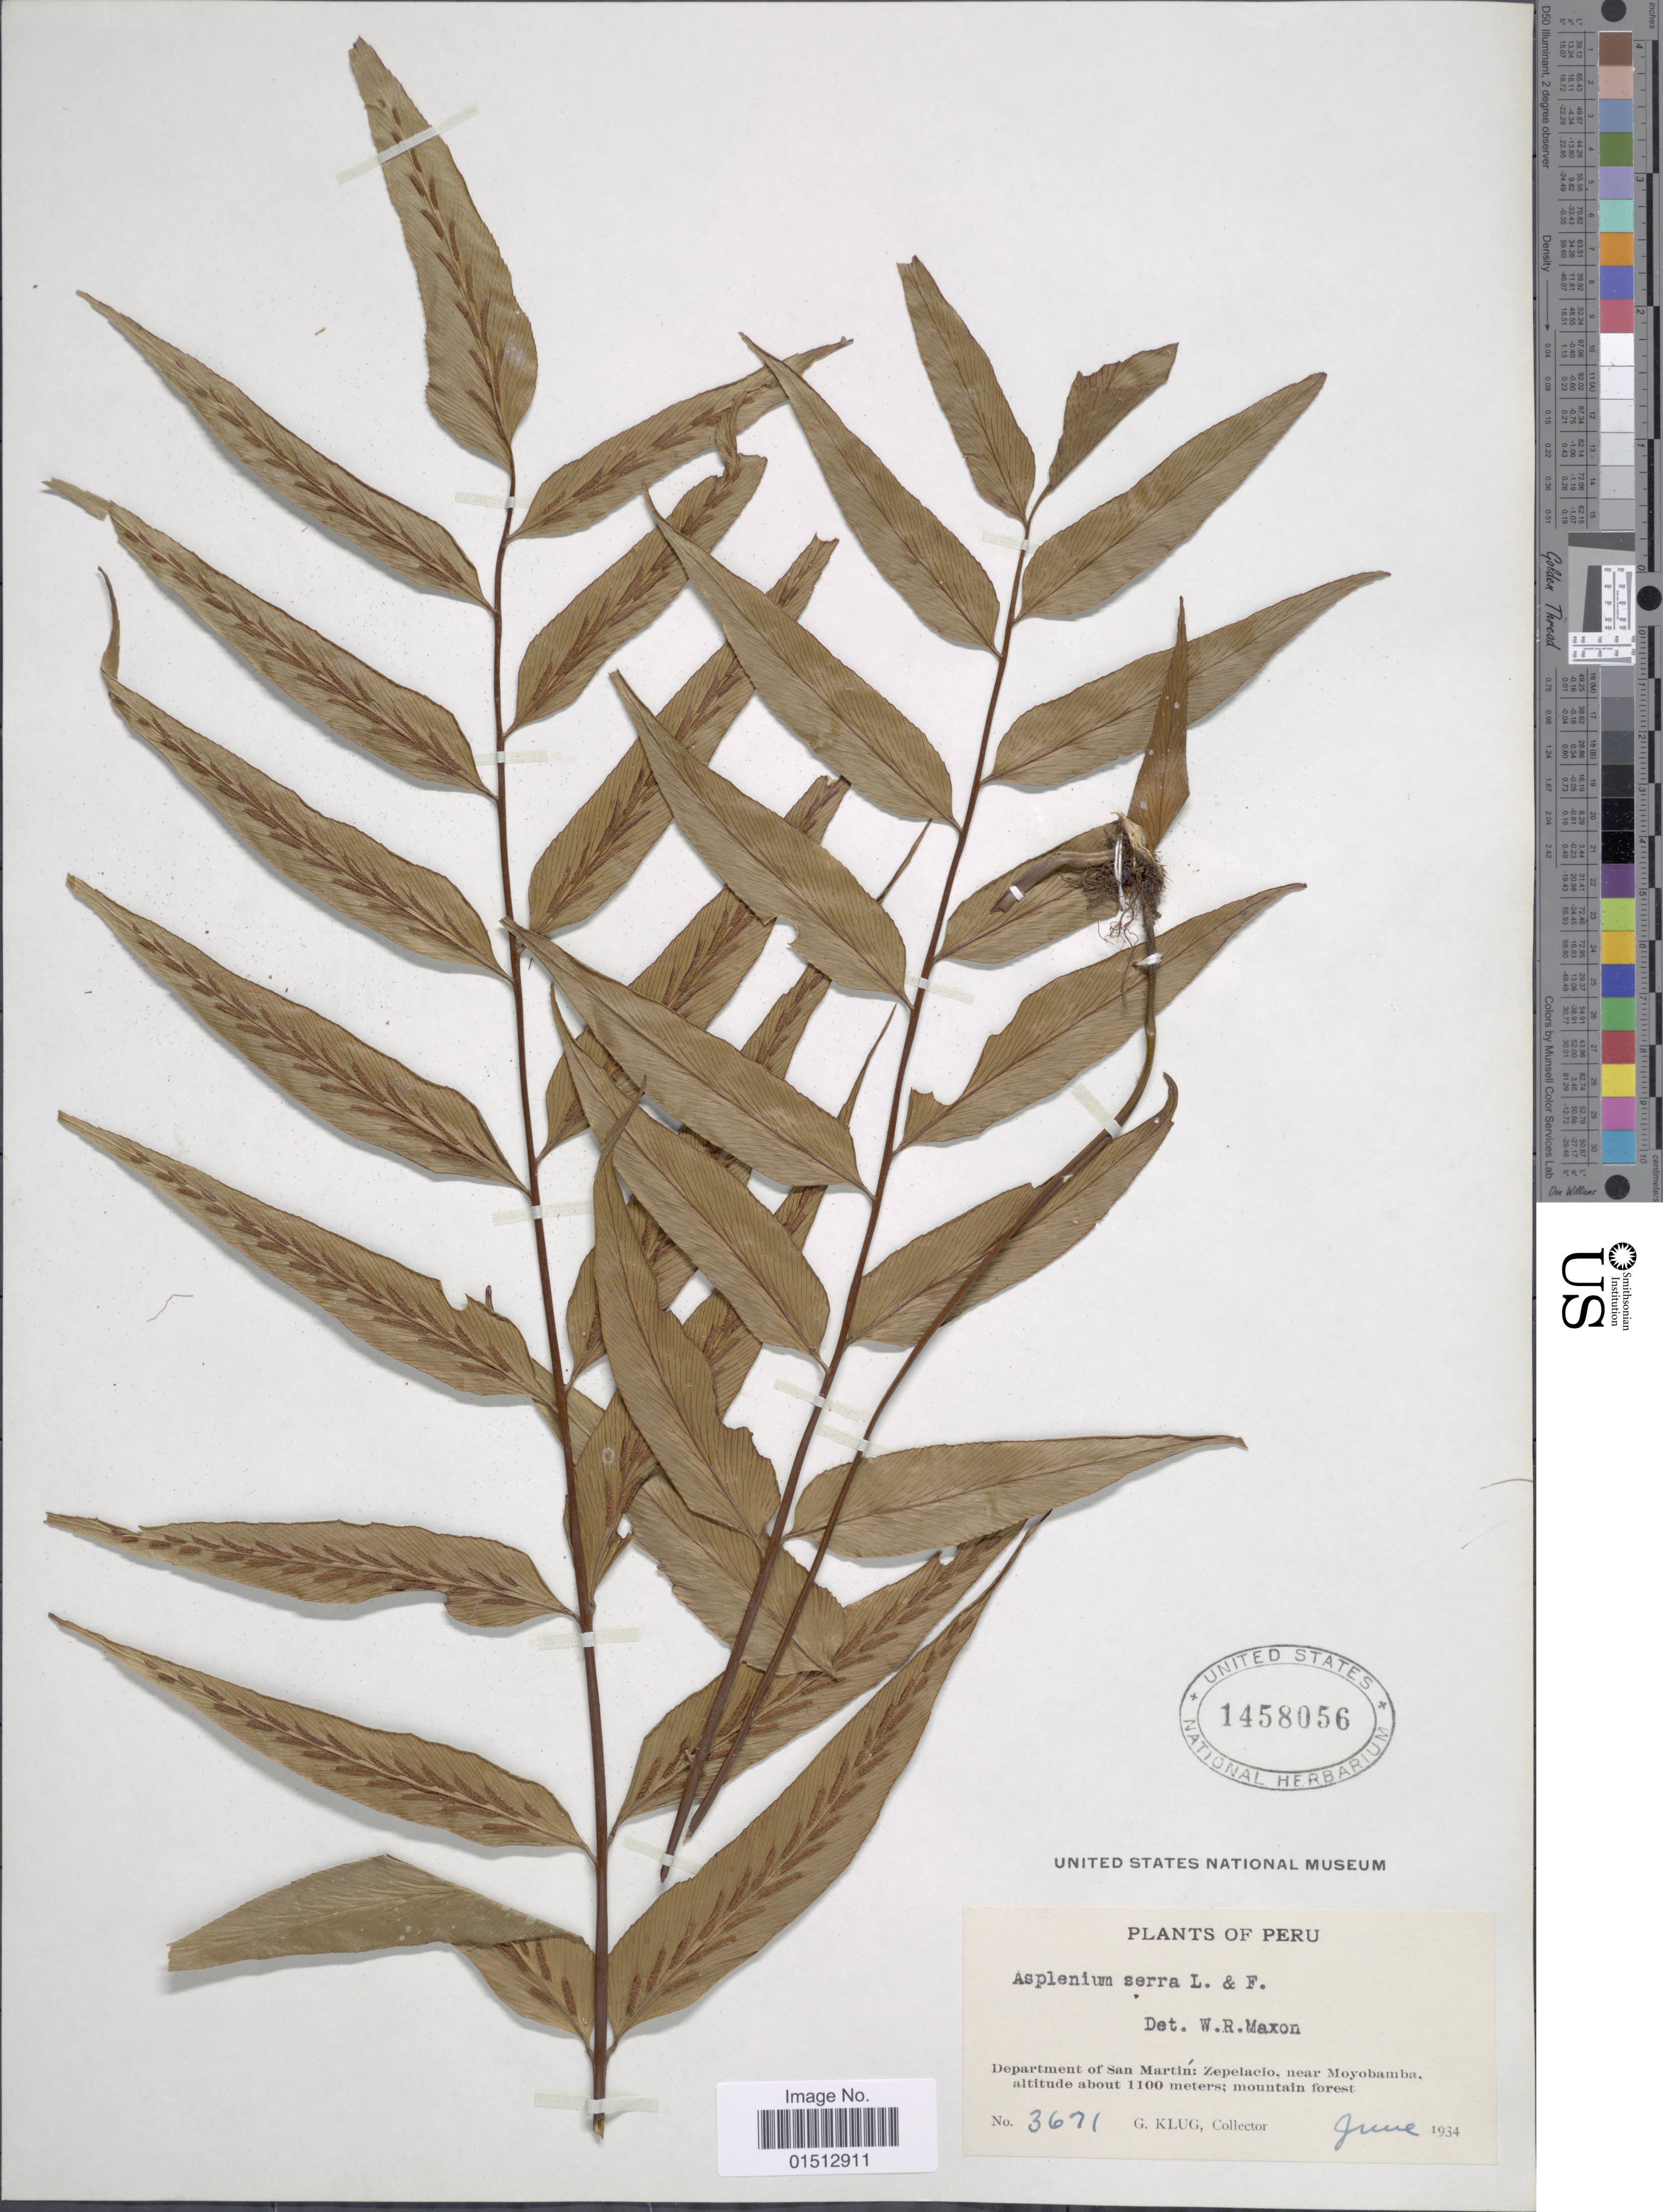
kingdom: Plantae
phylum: Tracheophyta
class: Polypodiopsida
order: Polypodiales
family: Aspleniaceae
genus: Asplenium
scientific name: Asplenium serra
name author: Langsd. & Fisch.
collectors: G. Klug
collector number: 3671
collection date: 1934-06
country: Peru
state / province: San Martín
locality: Peru, Department of San Martin: Zepelacio, near Moyobamba.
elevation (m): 1100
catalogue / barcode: US 1458056